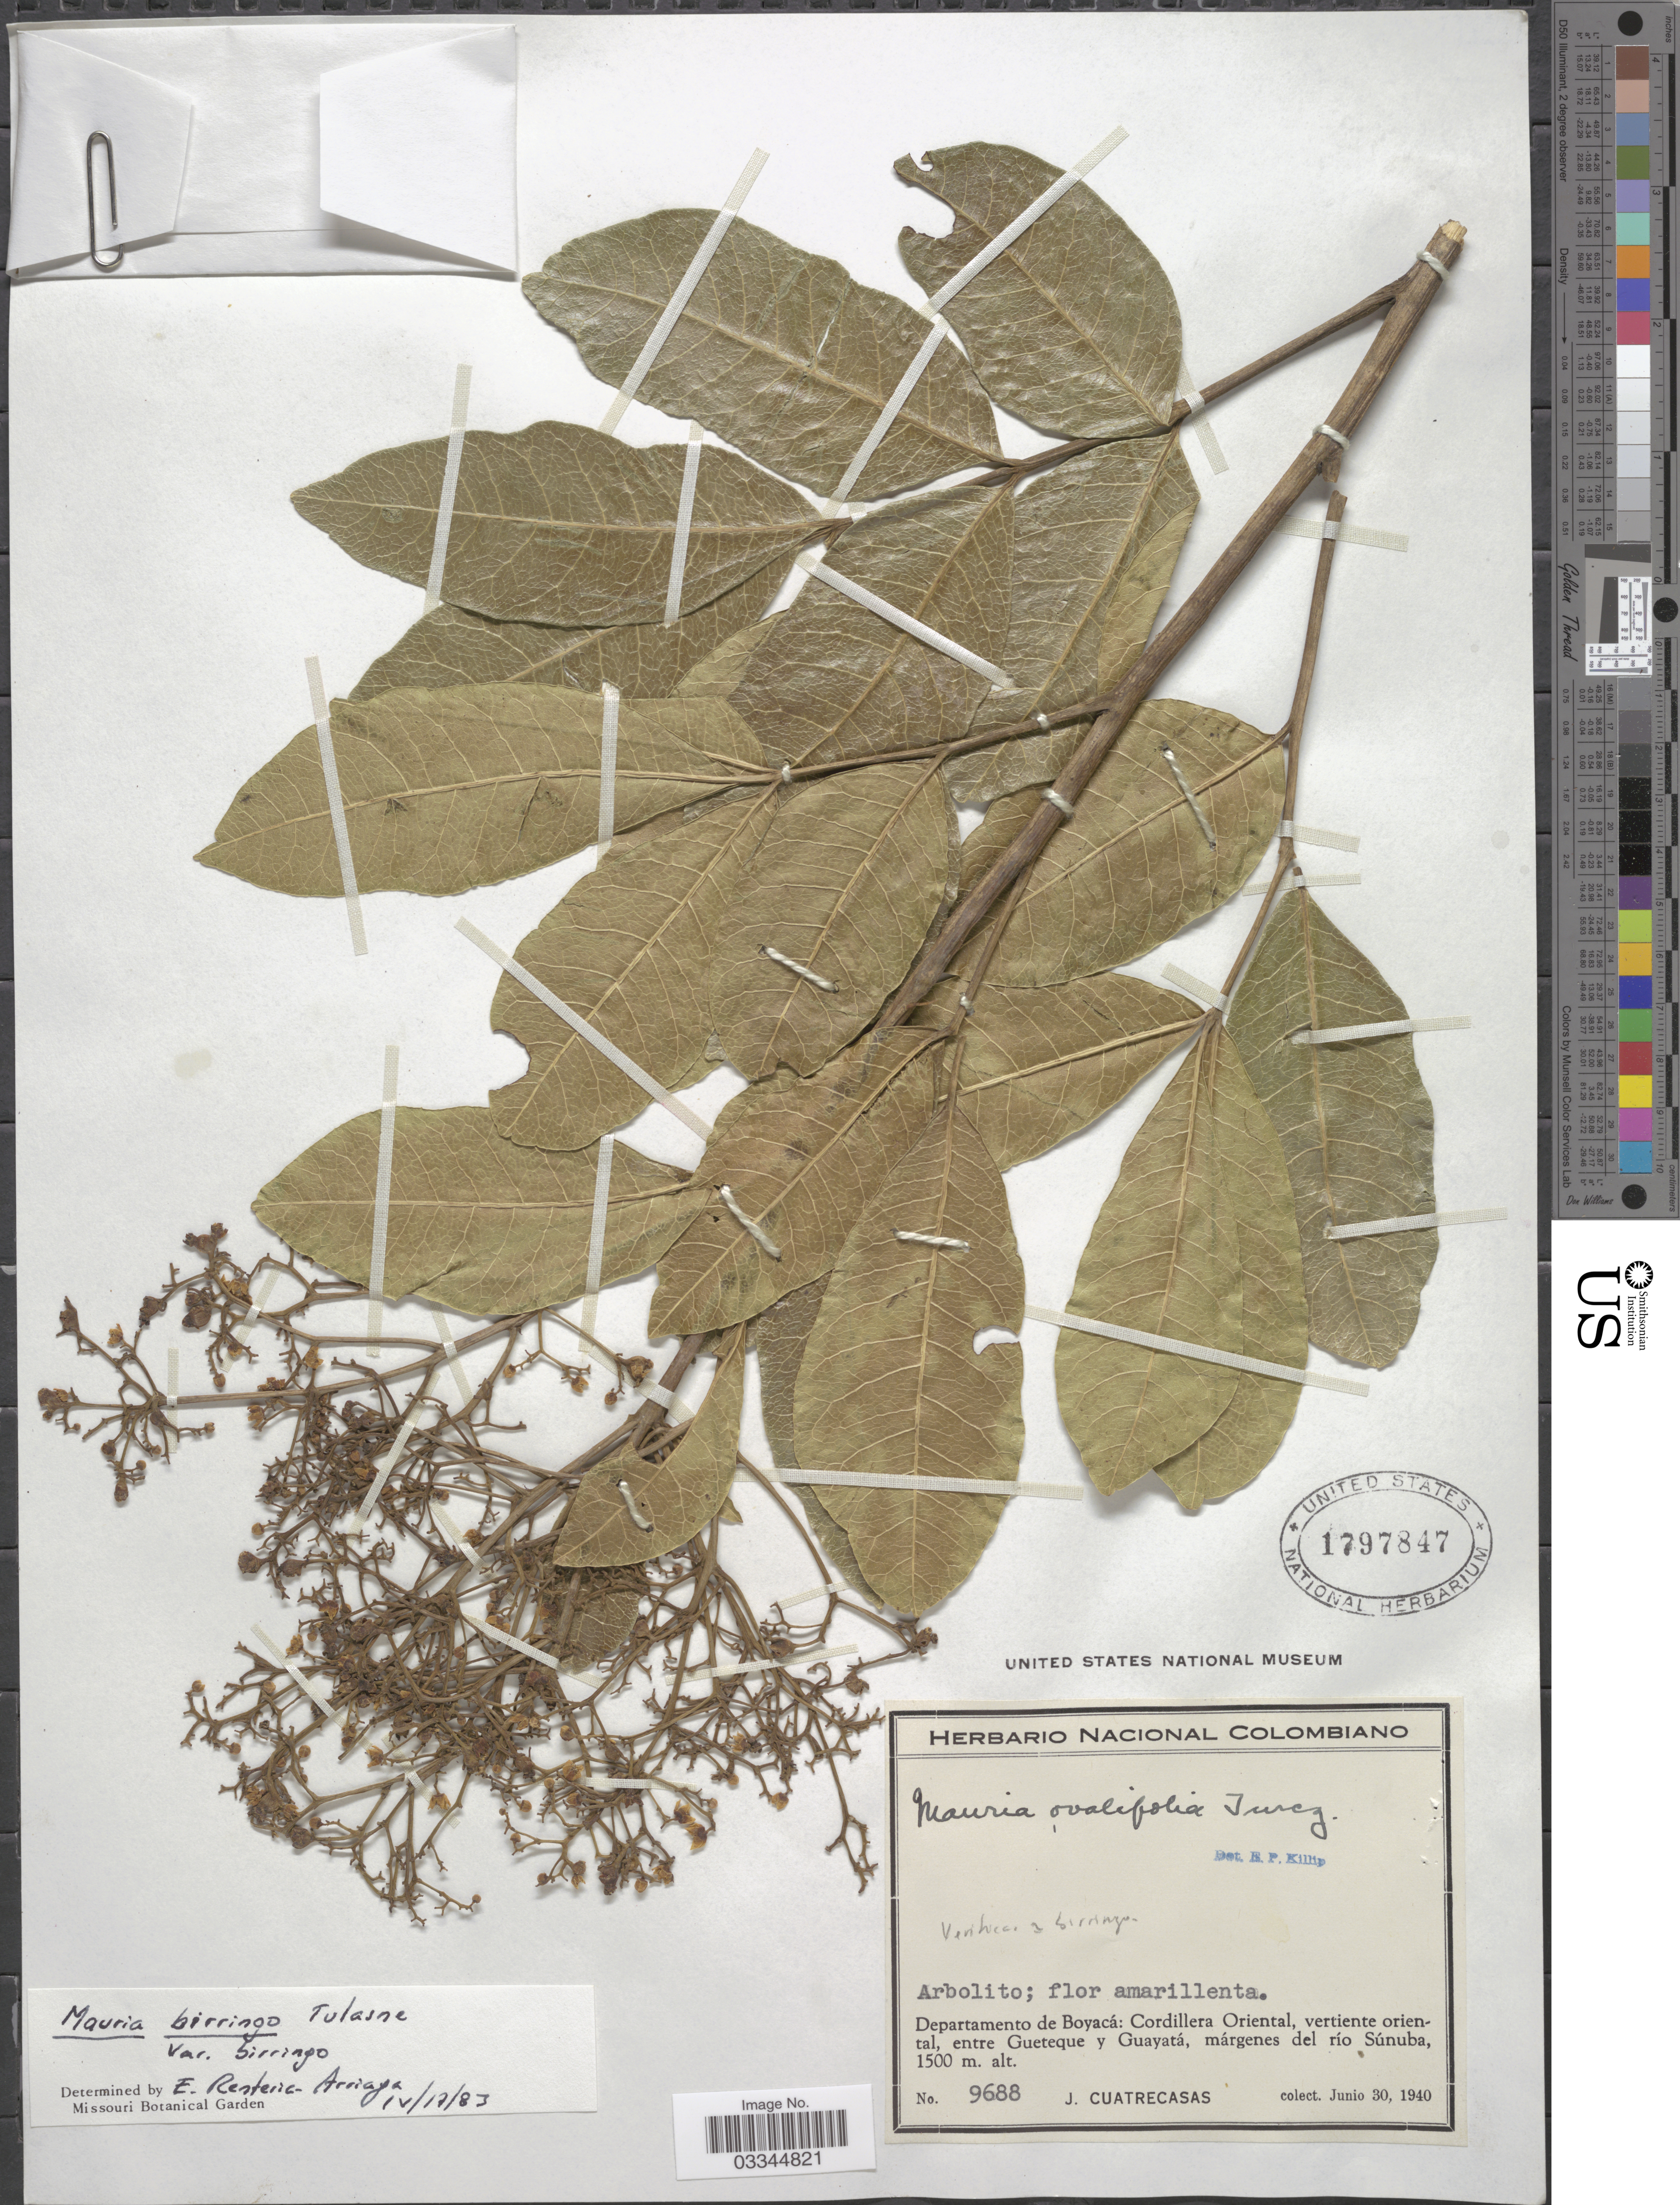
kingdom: Plantae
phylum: Tracheophyta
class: Magnoliopsida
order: Sapindales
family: Anacardiaceae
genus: Mauria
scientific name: Mauria biringo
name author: Tul.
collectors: J. Cuatrecasas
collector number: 9688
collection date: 1940-06-30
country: Colombia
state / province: Boyacá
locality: Departamento de Boyacá: Cordillera Oriental, vertiente oriental, entre Gueteque y Guayatá, márgenes del río Súnuba.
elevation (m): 1500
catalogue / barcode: US 1797847